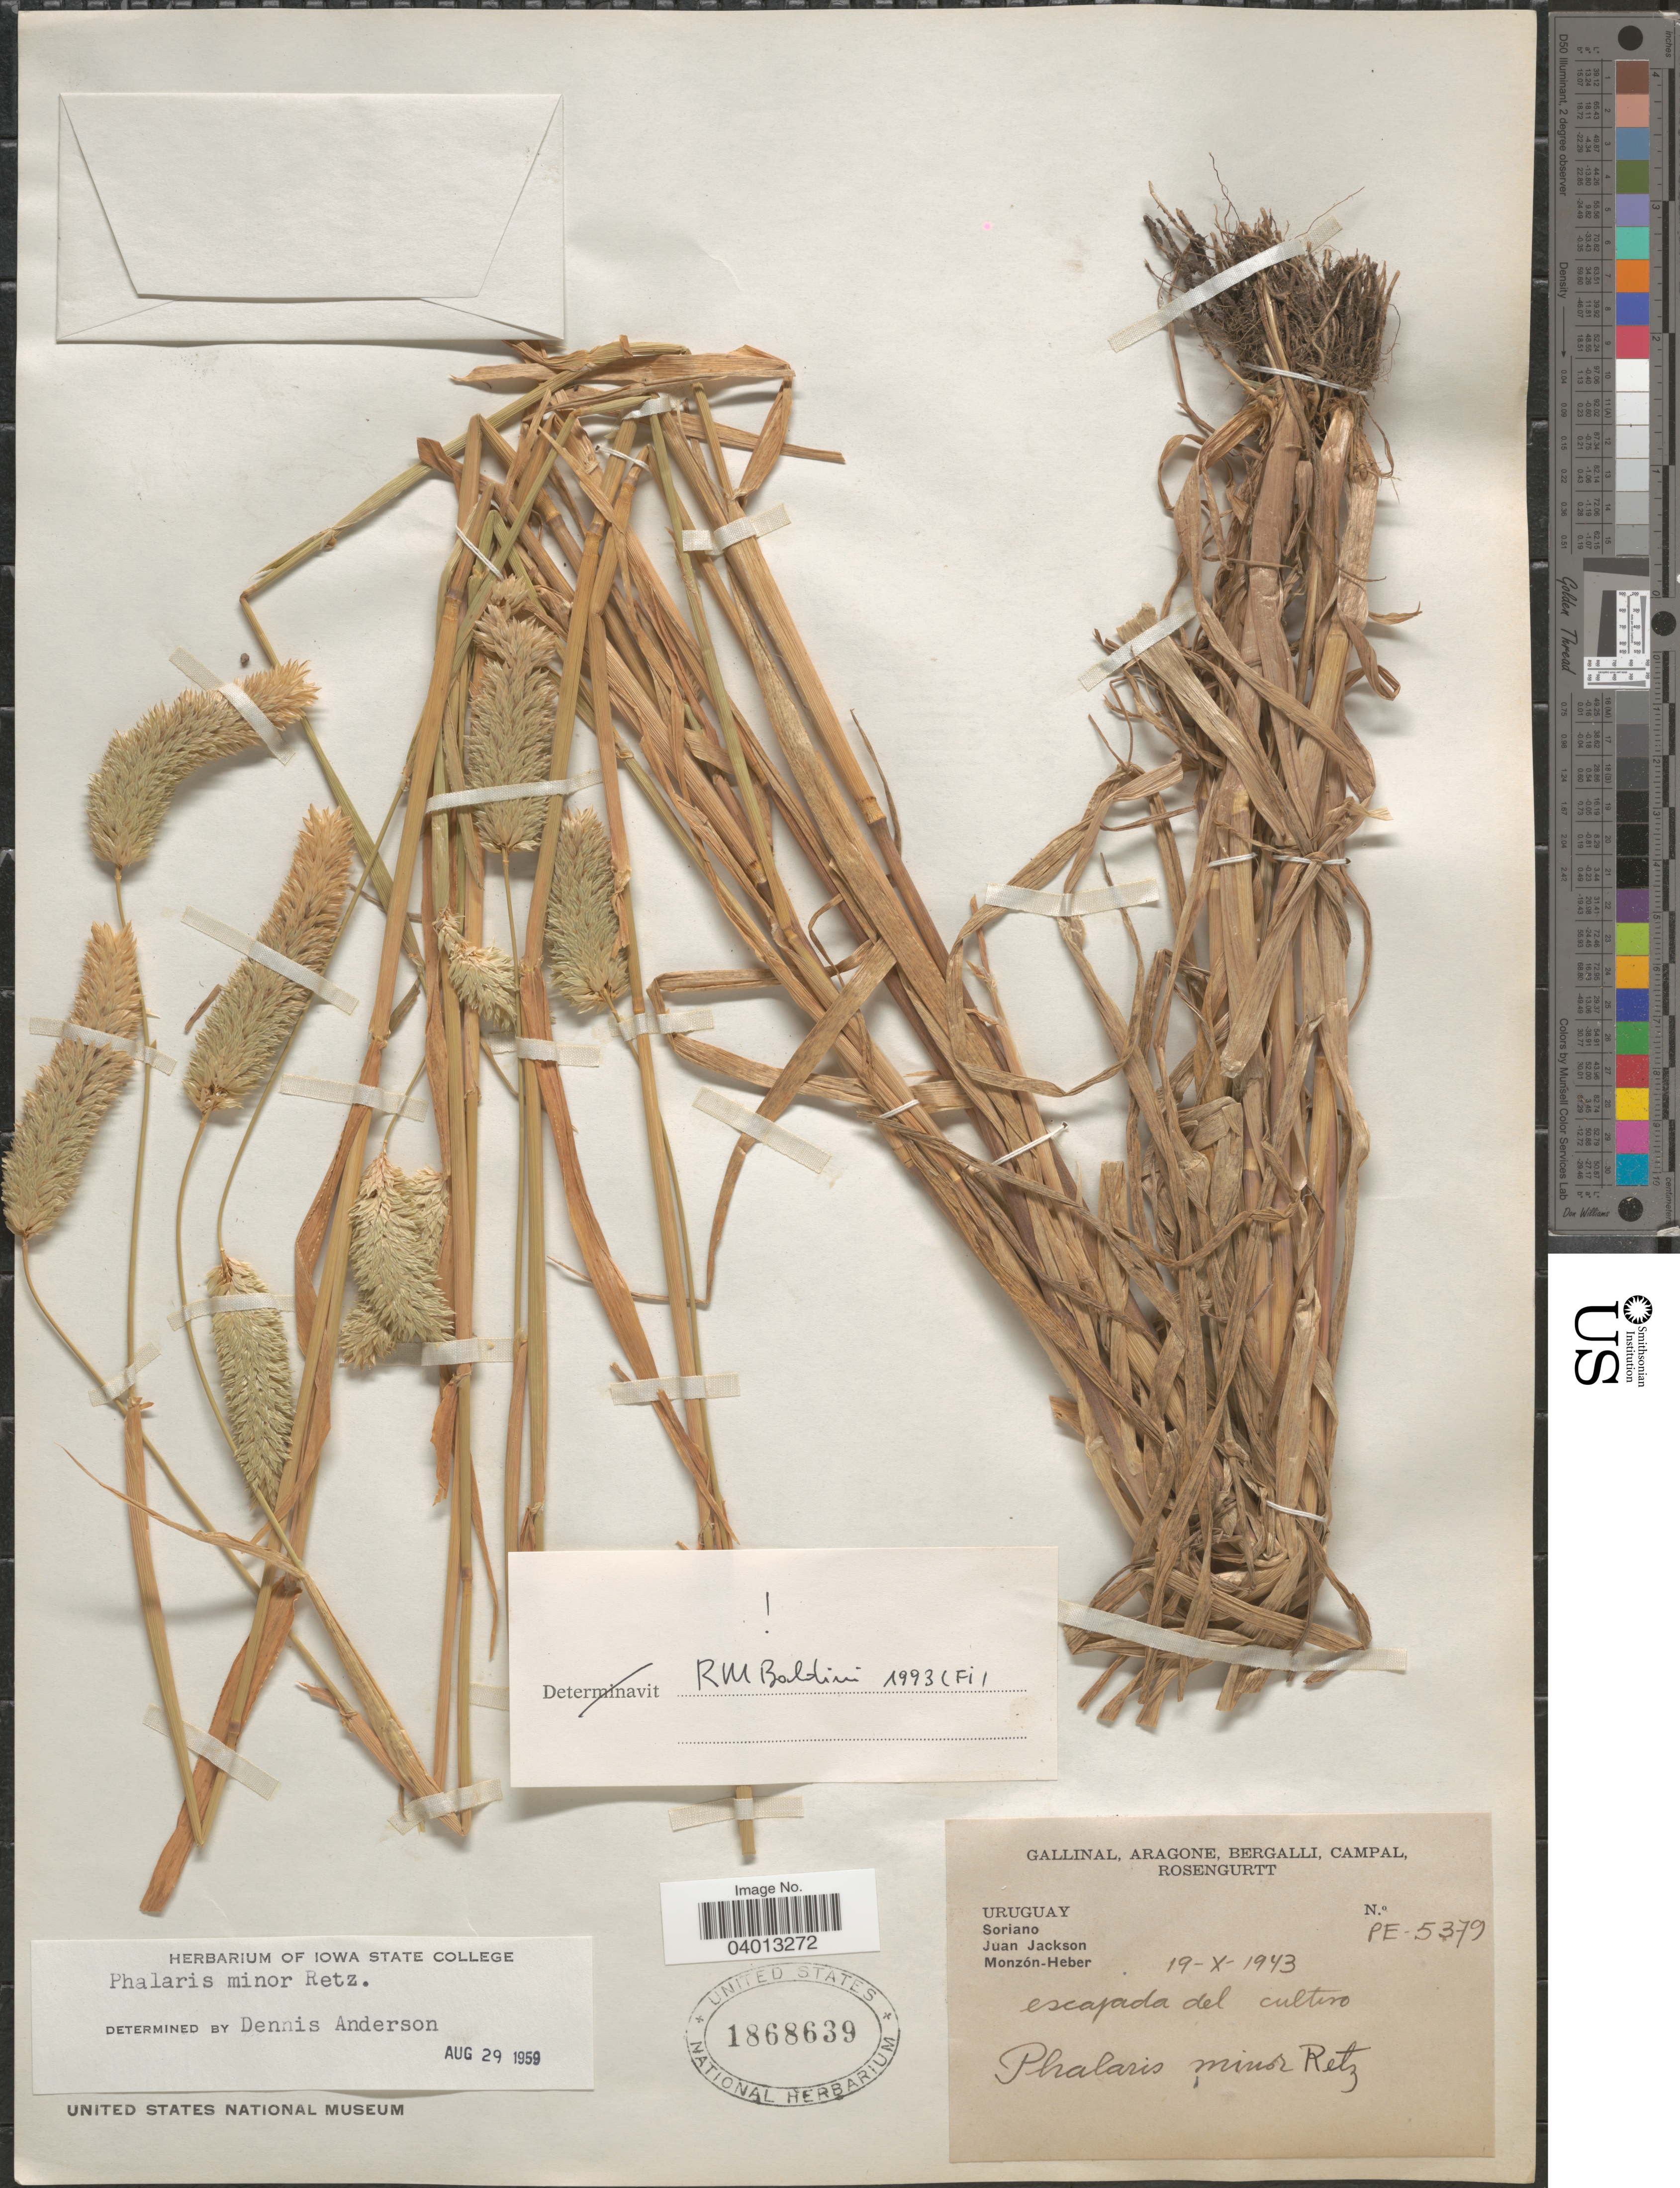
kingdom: Plantae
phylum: Tracheophyta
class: Liliopsida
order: Poales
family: Poaceae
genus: Phalaris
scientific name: Phalaris minor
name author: Retz.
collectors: -. Gallinal, -- Aragone, -- Bergalli, -- Campal & Rosengurtt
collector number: PE-5379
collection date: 1943-10-19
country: Uruguay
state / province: Soriano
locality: Juan Jackson. Monzón-Heber.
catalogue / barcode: US 1868639